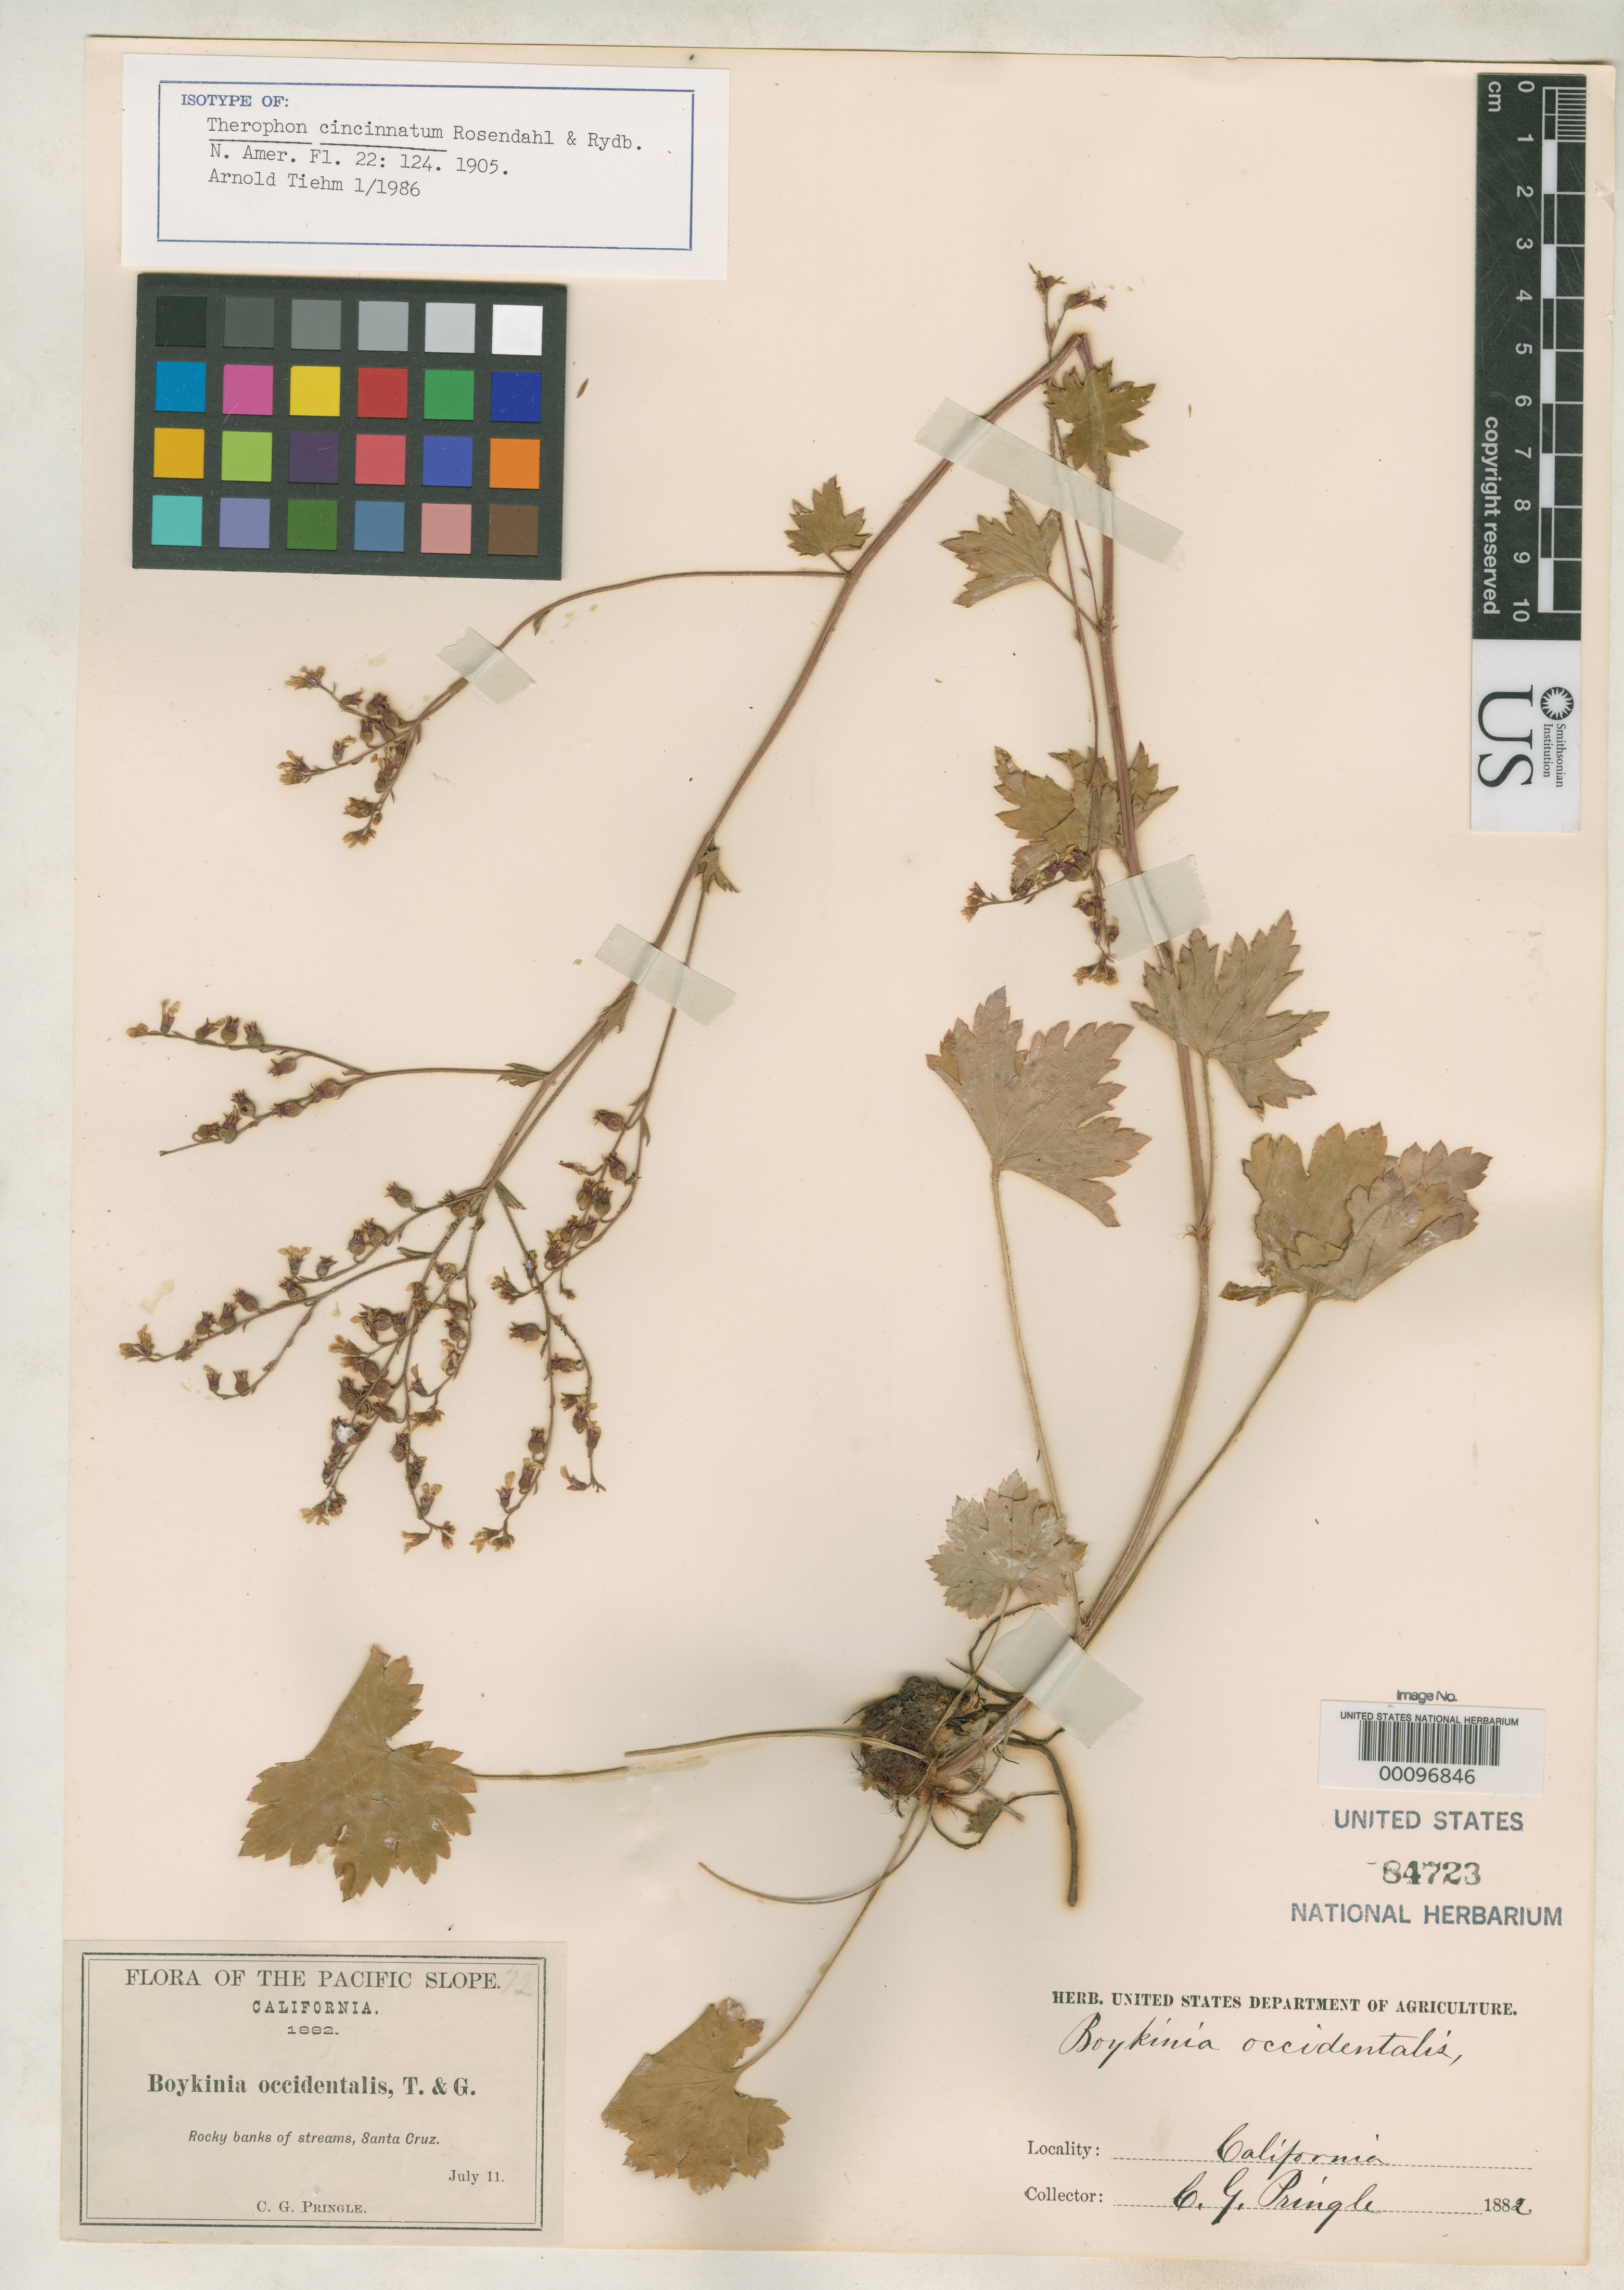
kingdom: Plantae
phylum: Tracheophyta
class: Magnoliopsida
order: Saxifragales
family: Saxifragaceae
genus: Therophon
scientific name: Therophon cincinnatum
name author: Rosend. & Rydb.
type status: Isotype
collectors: C. G. Pringle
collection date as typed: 11 Jul 1882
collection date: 1882-07-11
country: United States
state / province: California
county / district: Santa Cruz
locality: Santa Cruz.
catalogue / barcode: US 84723